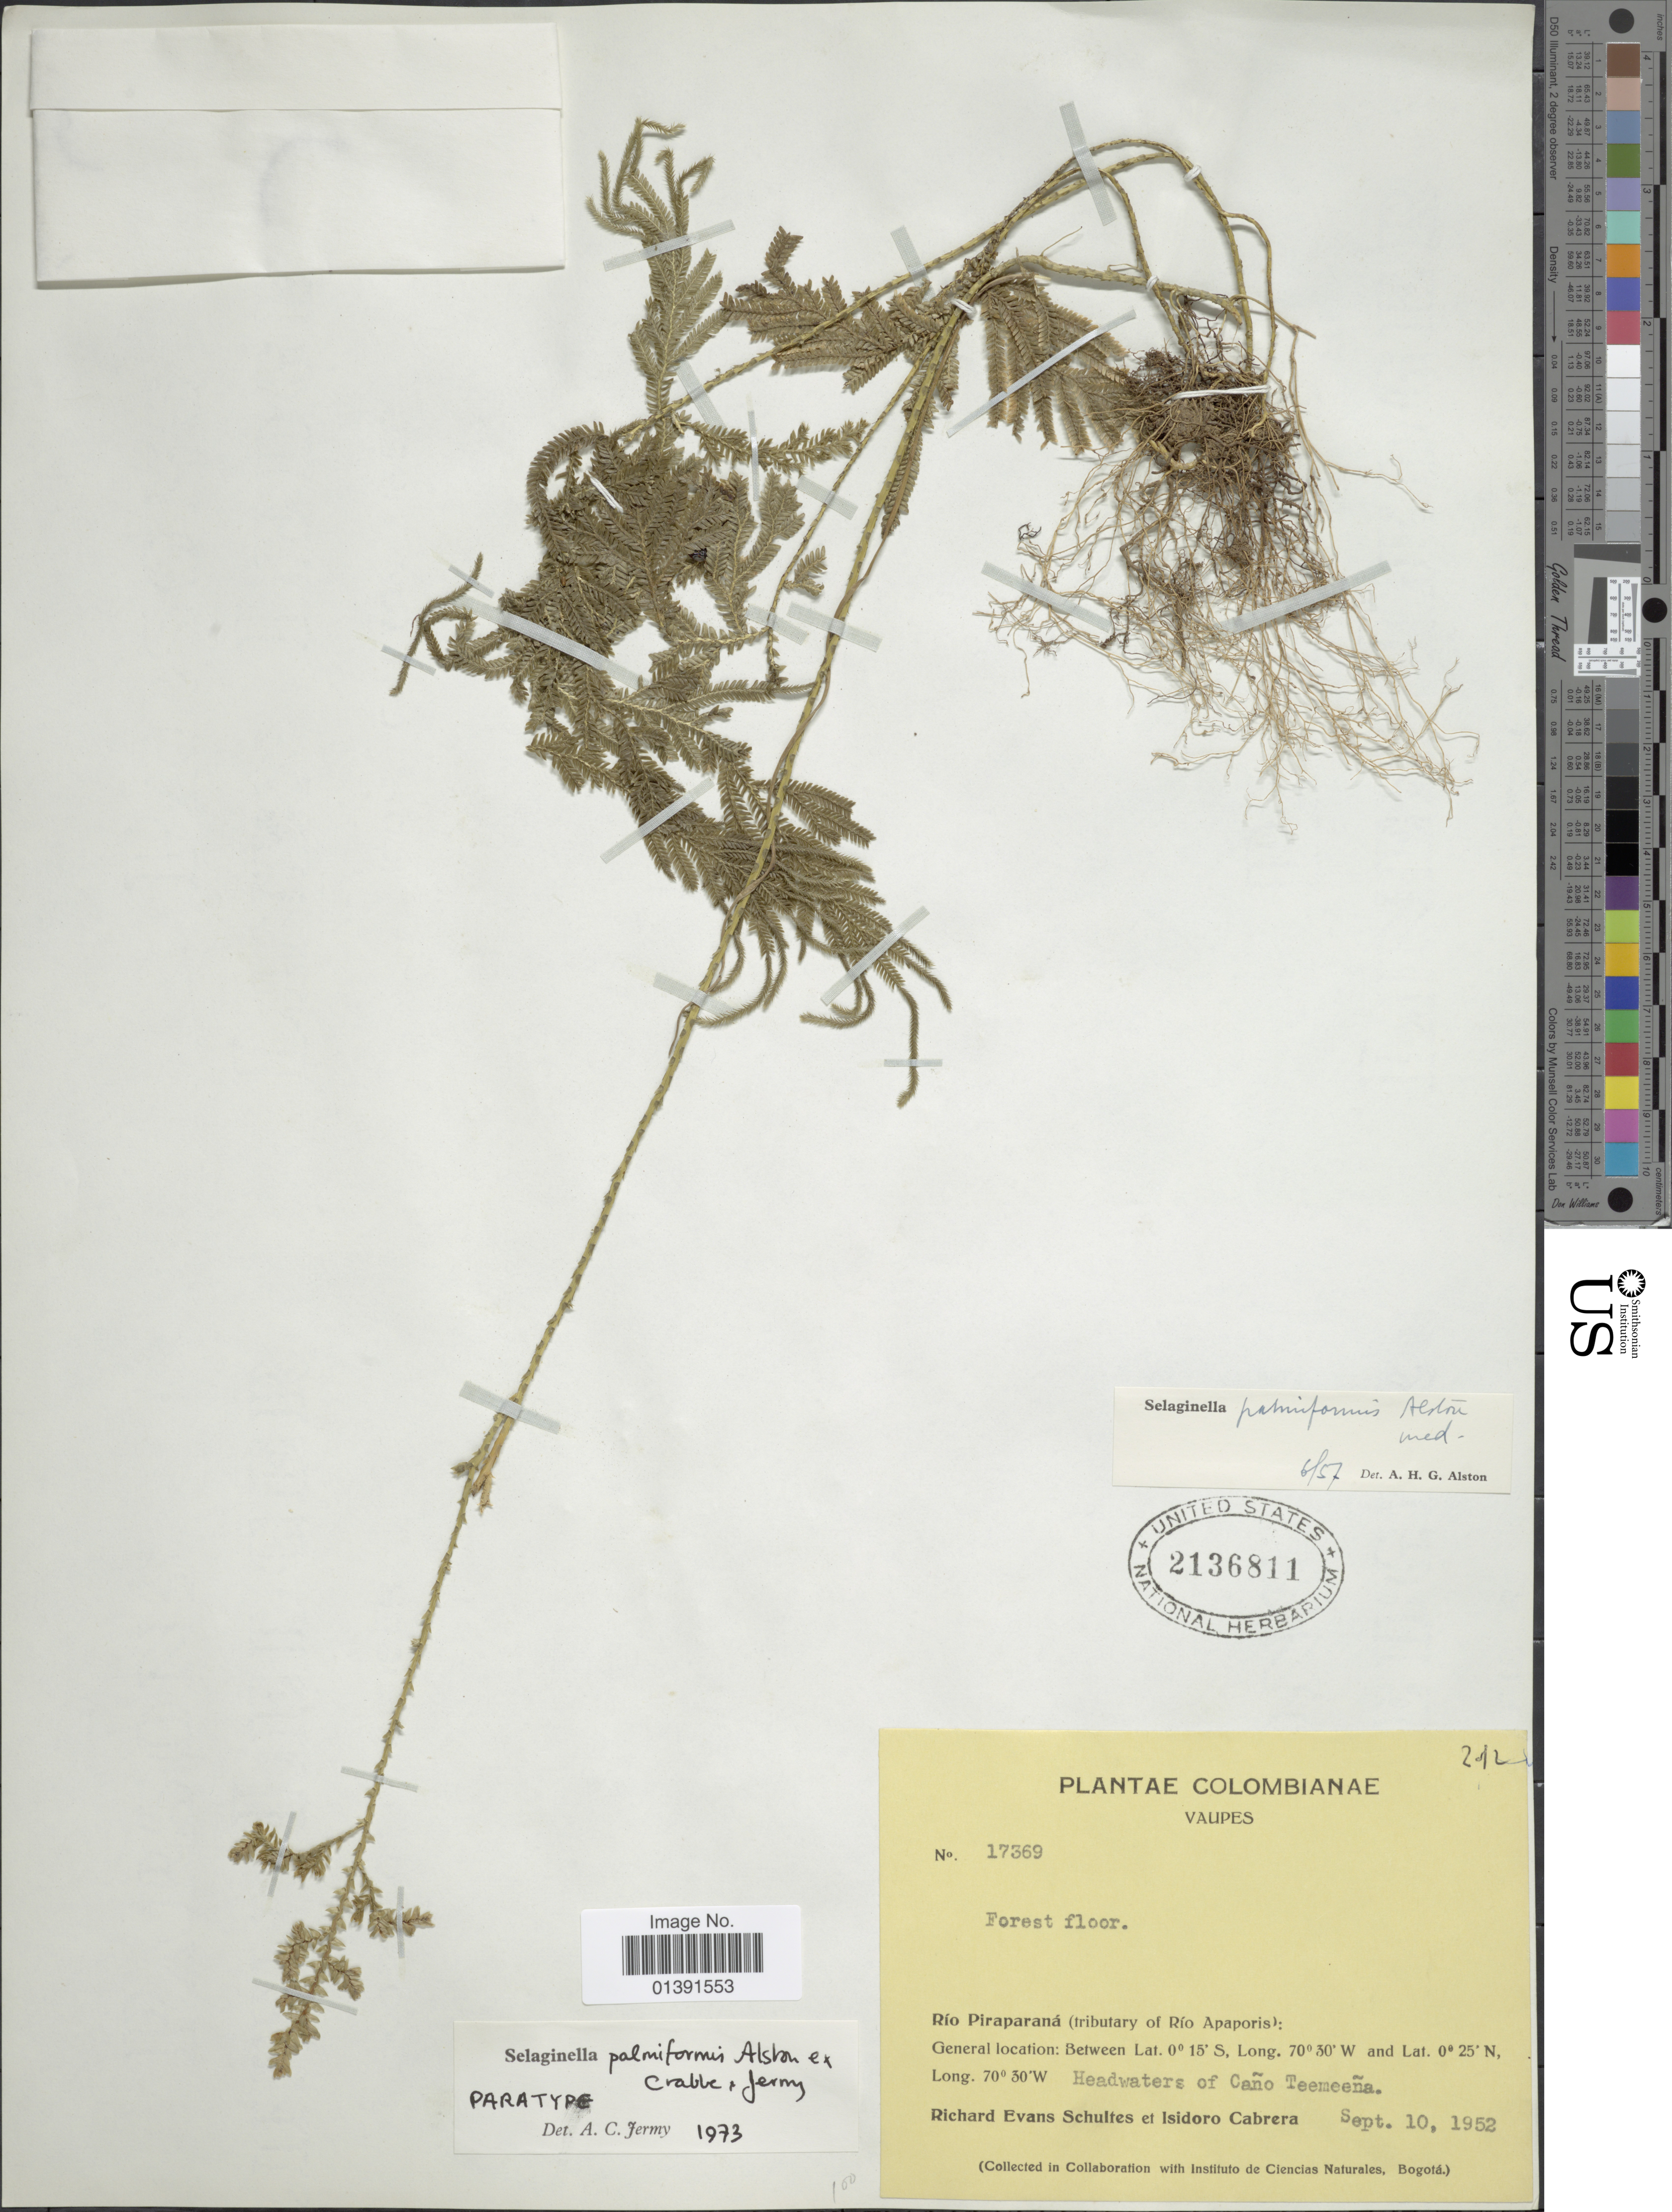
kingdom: Plantae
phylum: Tracheophyta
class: Lycopodiopsida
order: Selaginellales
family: Selaginellaceae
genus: Selaginella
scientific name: Selaginella palmiformis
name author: Alston ex Crabbe & Jermy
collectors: R. E. Schultes & I. Cabrera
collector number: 17369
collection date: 1952-09-10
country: Colombia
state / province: Vaupés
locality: Rio Piraparaná(tributary of Rio Apaporis), headwaters of Cano Teemeena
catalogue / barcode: US 2136811